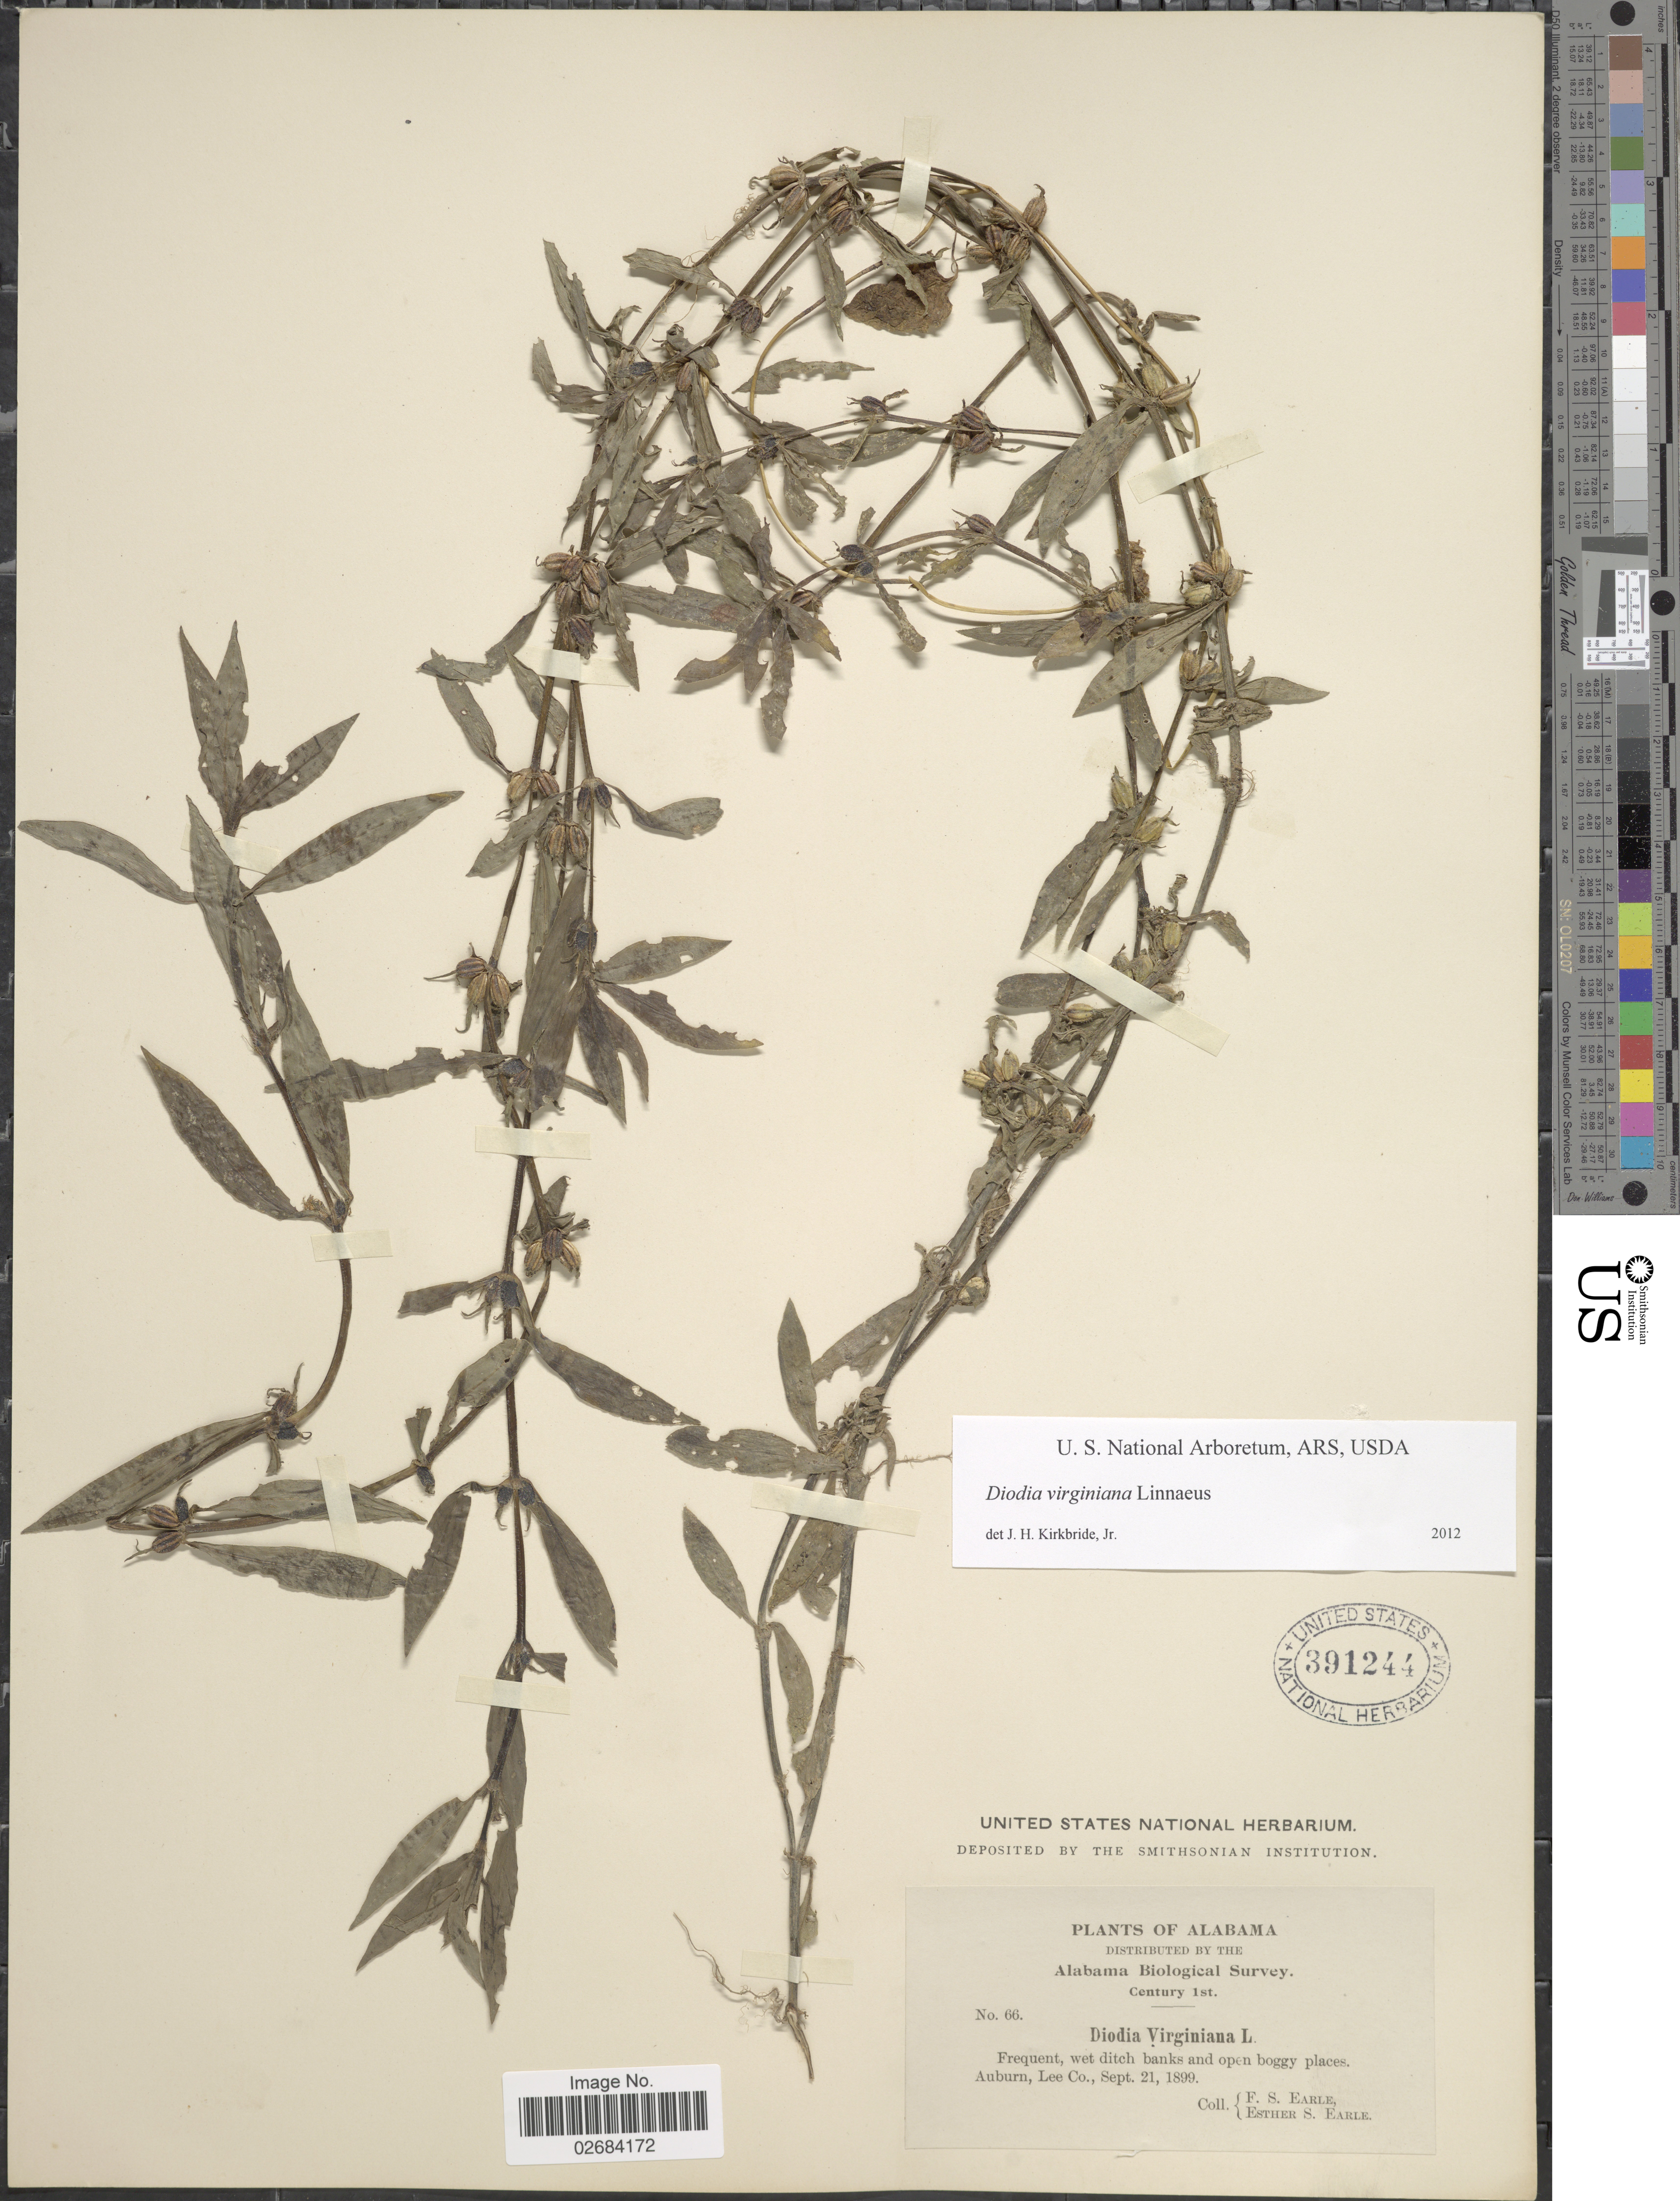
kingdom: Plantae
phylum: Tracheophyta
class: Magnoliopsida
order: Gentianales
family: Rubiaceae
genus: Diodia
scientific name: Diodia virginiana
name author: L.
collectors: F. S. Earle & E. S. Earle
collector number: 66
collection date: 1899-09-21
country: United States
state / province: Alabama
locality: Frequent, wet ditch banks and open boggy places, Auburn, Lee Co.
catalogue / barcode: US 391244